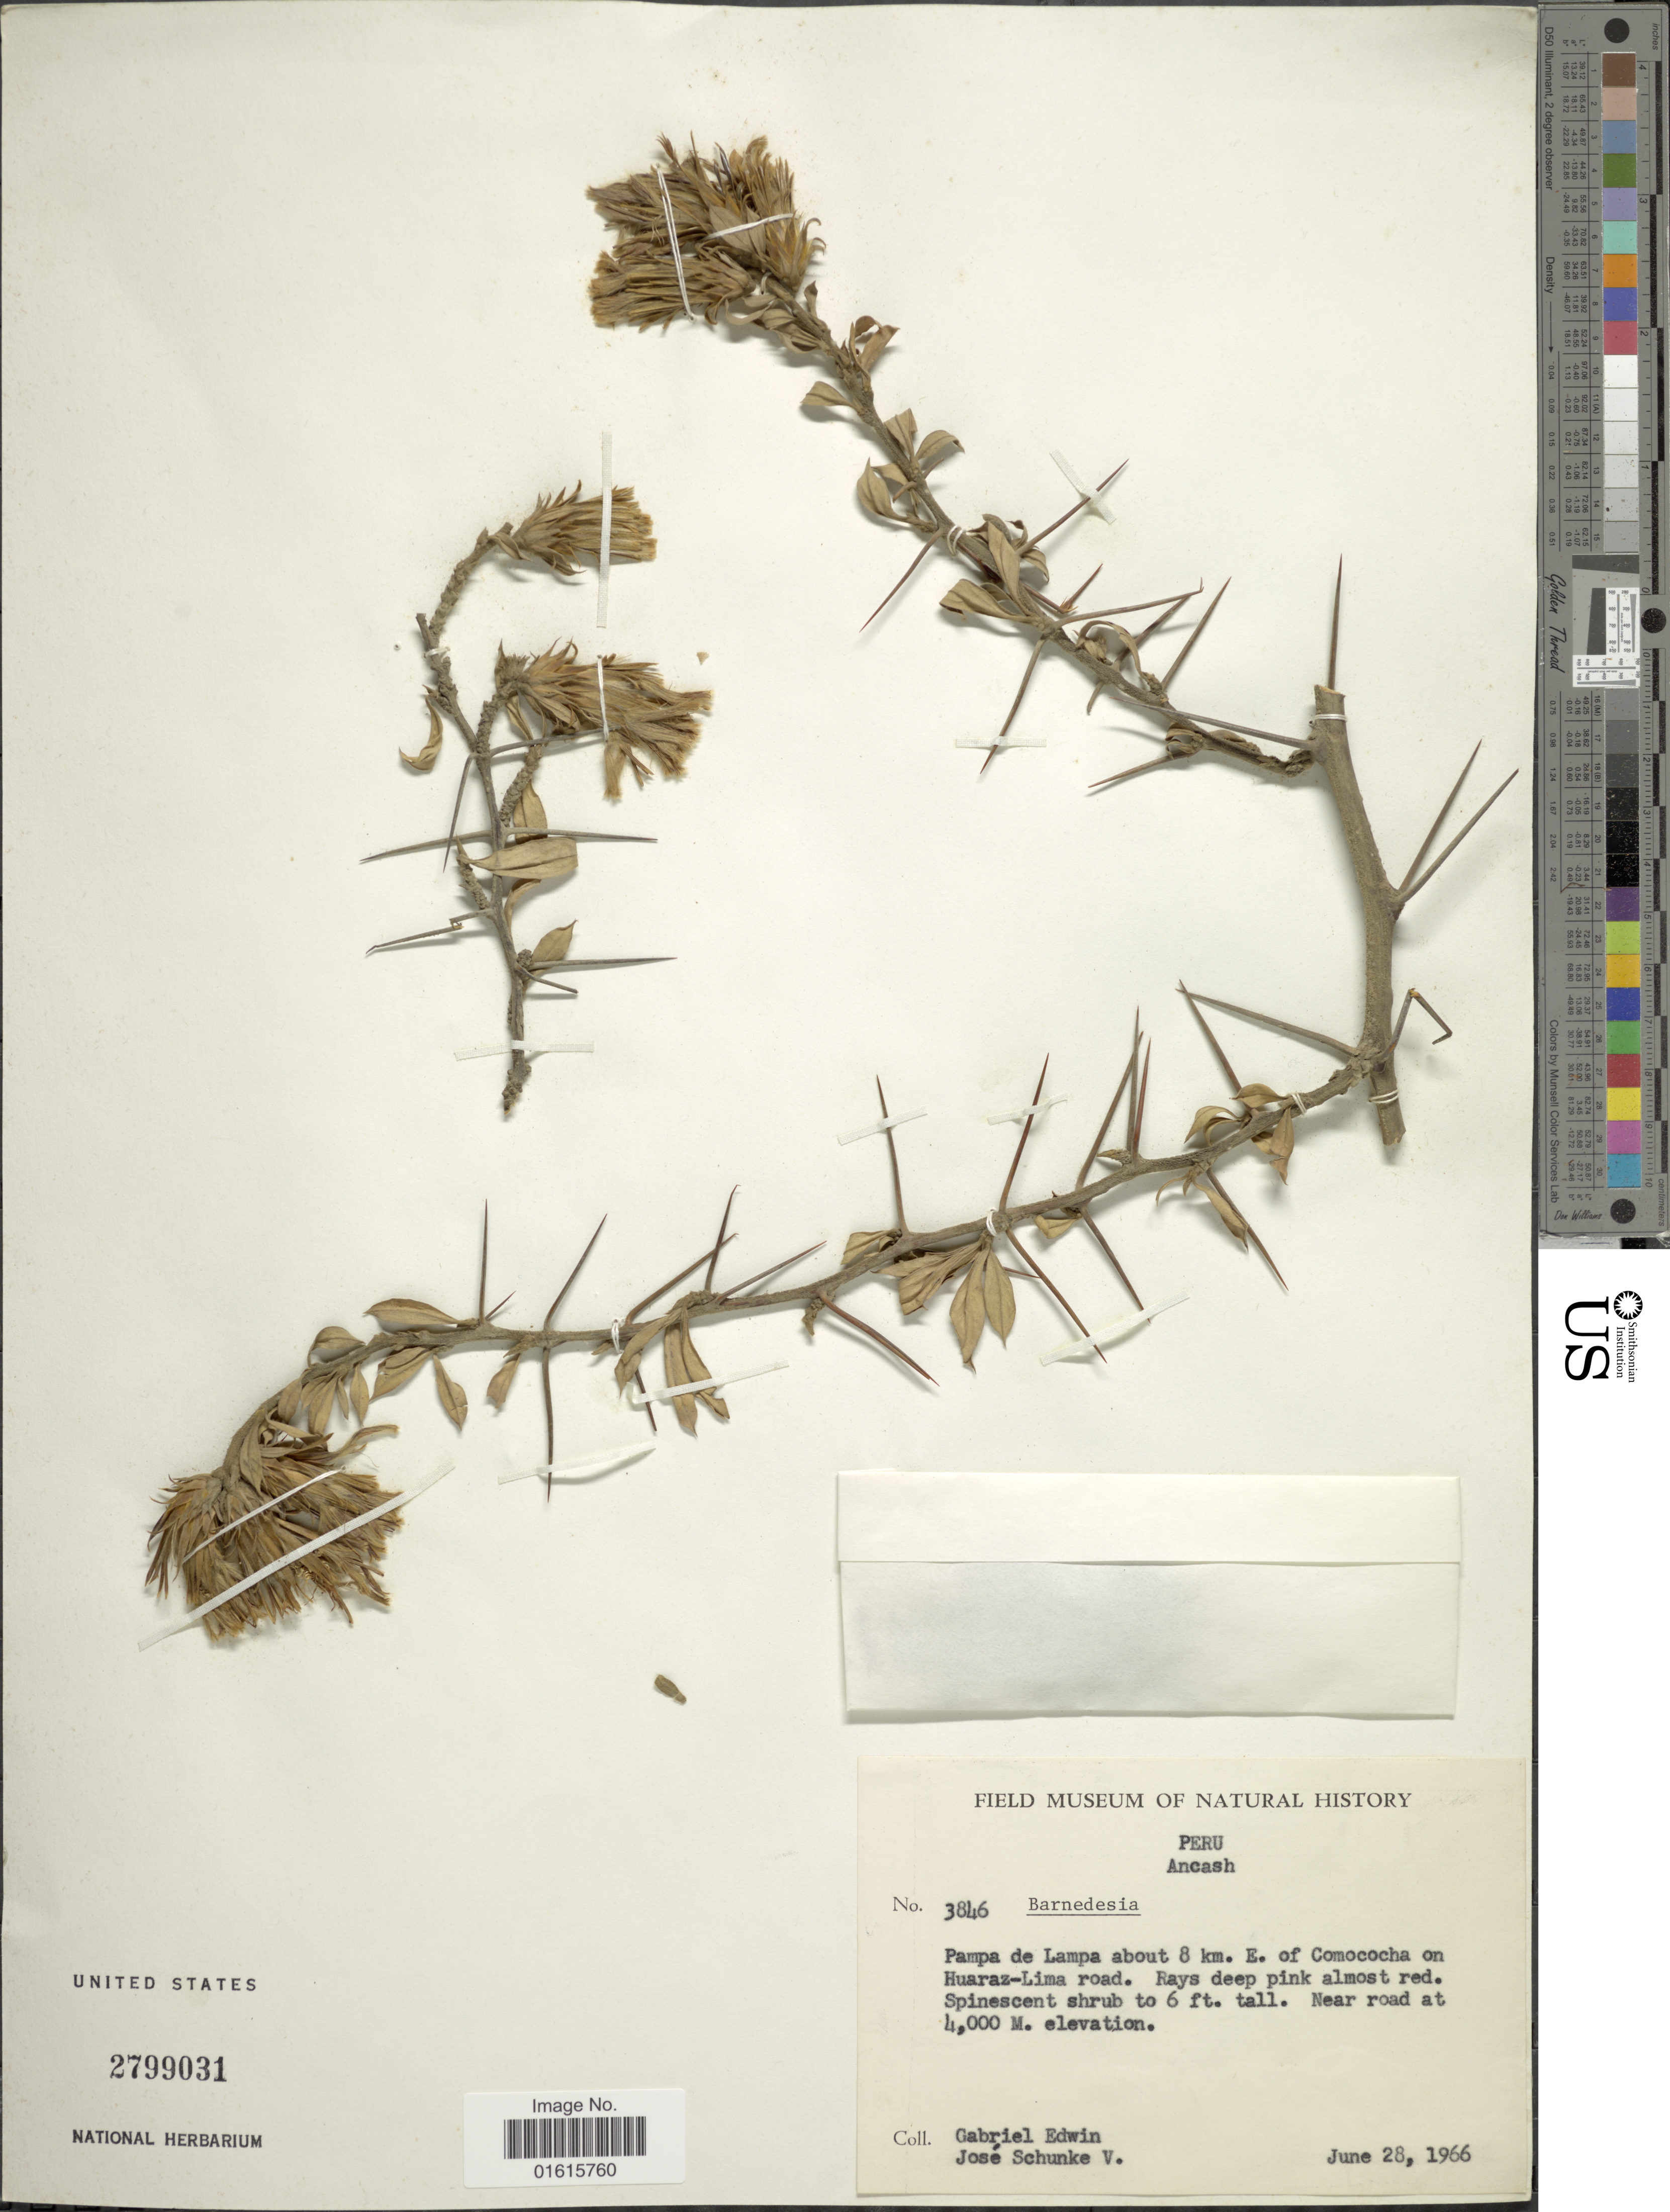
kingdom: Plantae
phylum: Tracheophyta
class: Magnoliopsida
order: Asterales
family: Asteraceae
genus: Barnadesia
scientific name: Barnadesia dombeyana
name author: Less.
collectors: G. Edwin & J. Schunke Vigo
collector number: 3846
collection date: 1966-06-28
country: Peru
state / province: Ancash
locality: Pampa de Lampa about 8 km E of Comococha on Huaraz-Lima road. Rays deep pink almost red. Near road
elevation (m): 4000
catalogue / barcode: US 2799031